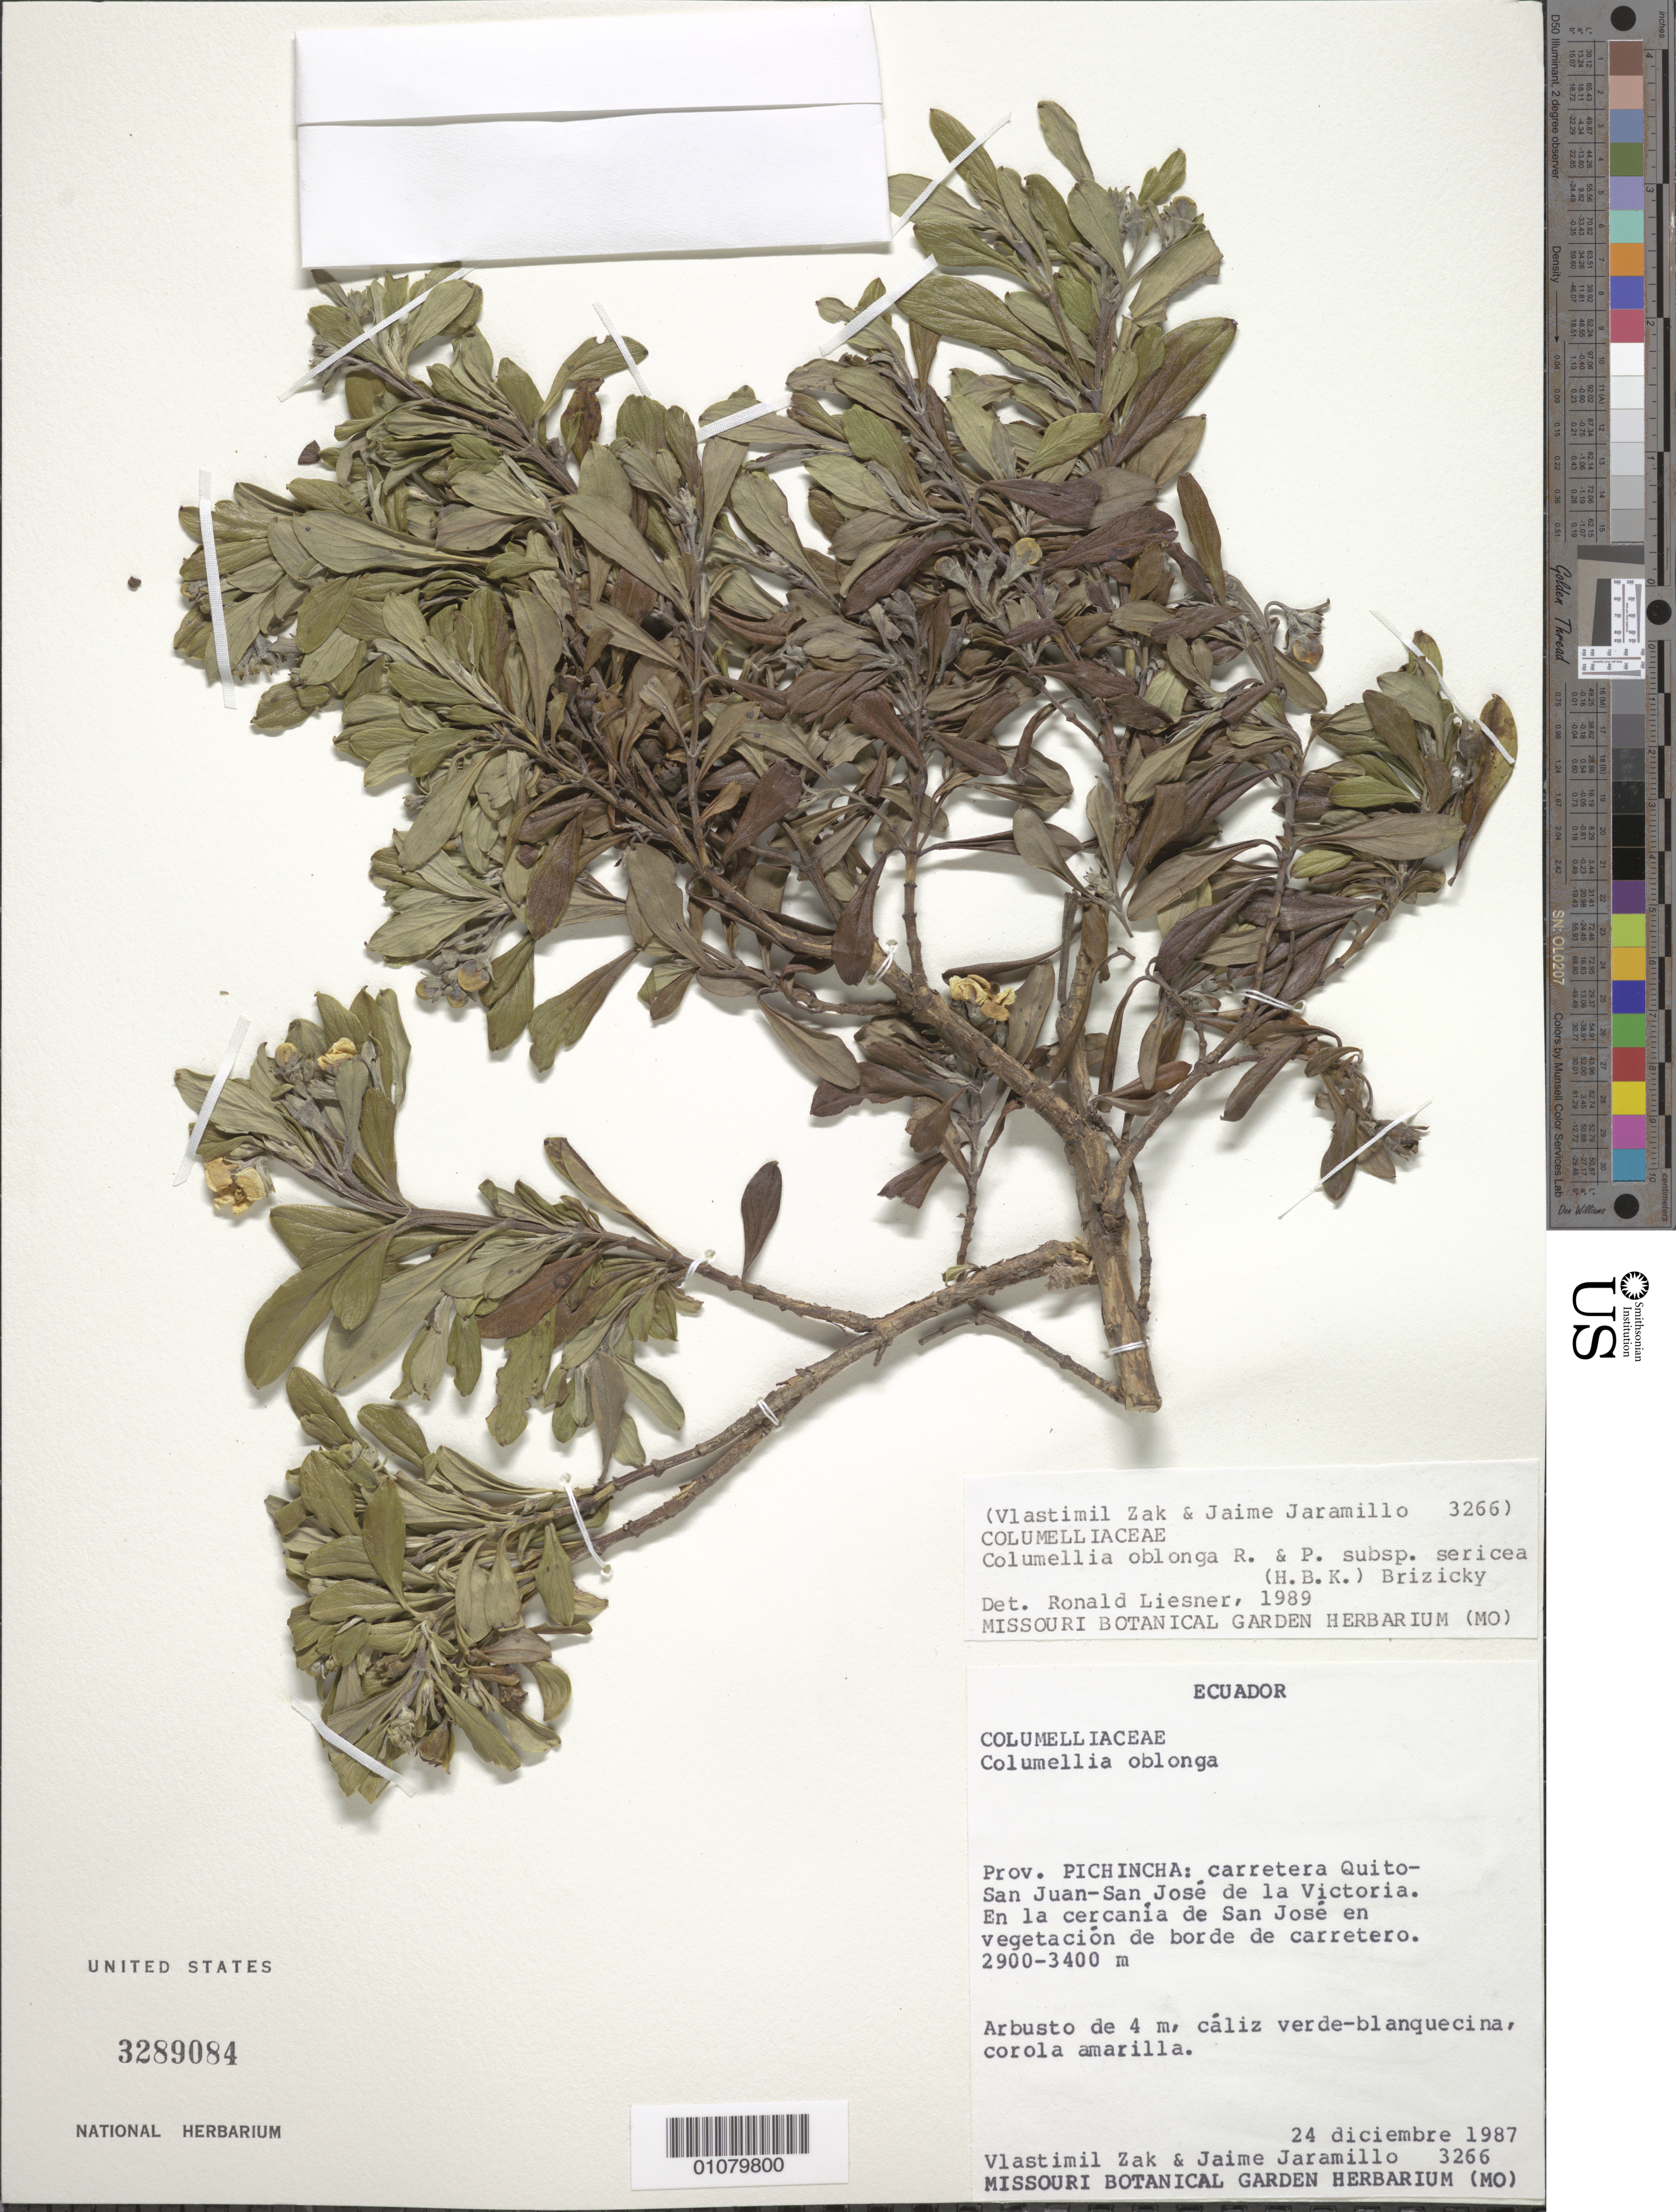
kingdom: Plantae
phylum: Tracheophyta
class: Magnoliopsida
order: Bruniales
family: Columelliaceae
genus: Columellia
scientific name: Columellia oblonga subsp. sericea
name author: (Kunth) Brizicky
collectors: V. Zak & J. L. Jaramillo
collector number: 3266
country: Ecuador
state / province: Pichincha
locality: Quito-San Juan-San Jose de la Victoria.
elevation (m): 2900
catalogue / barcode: US 3289084